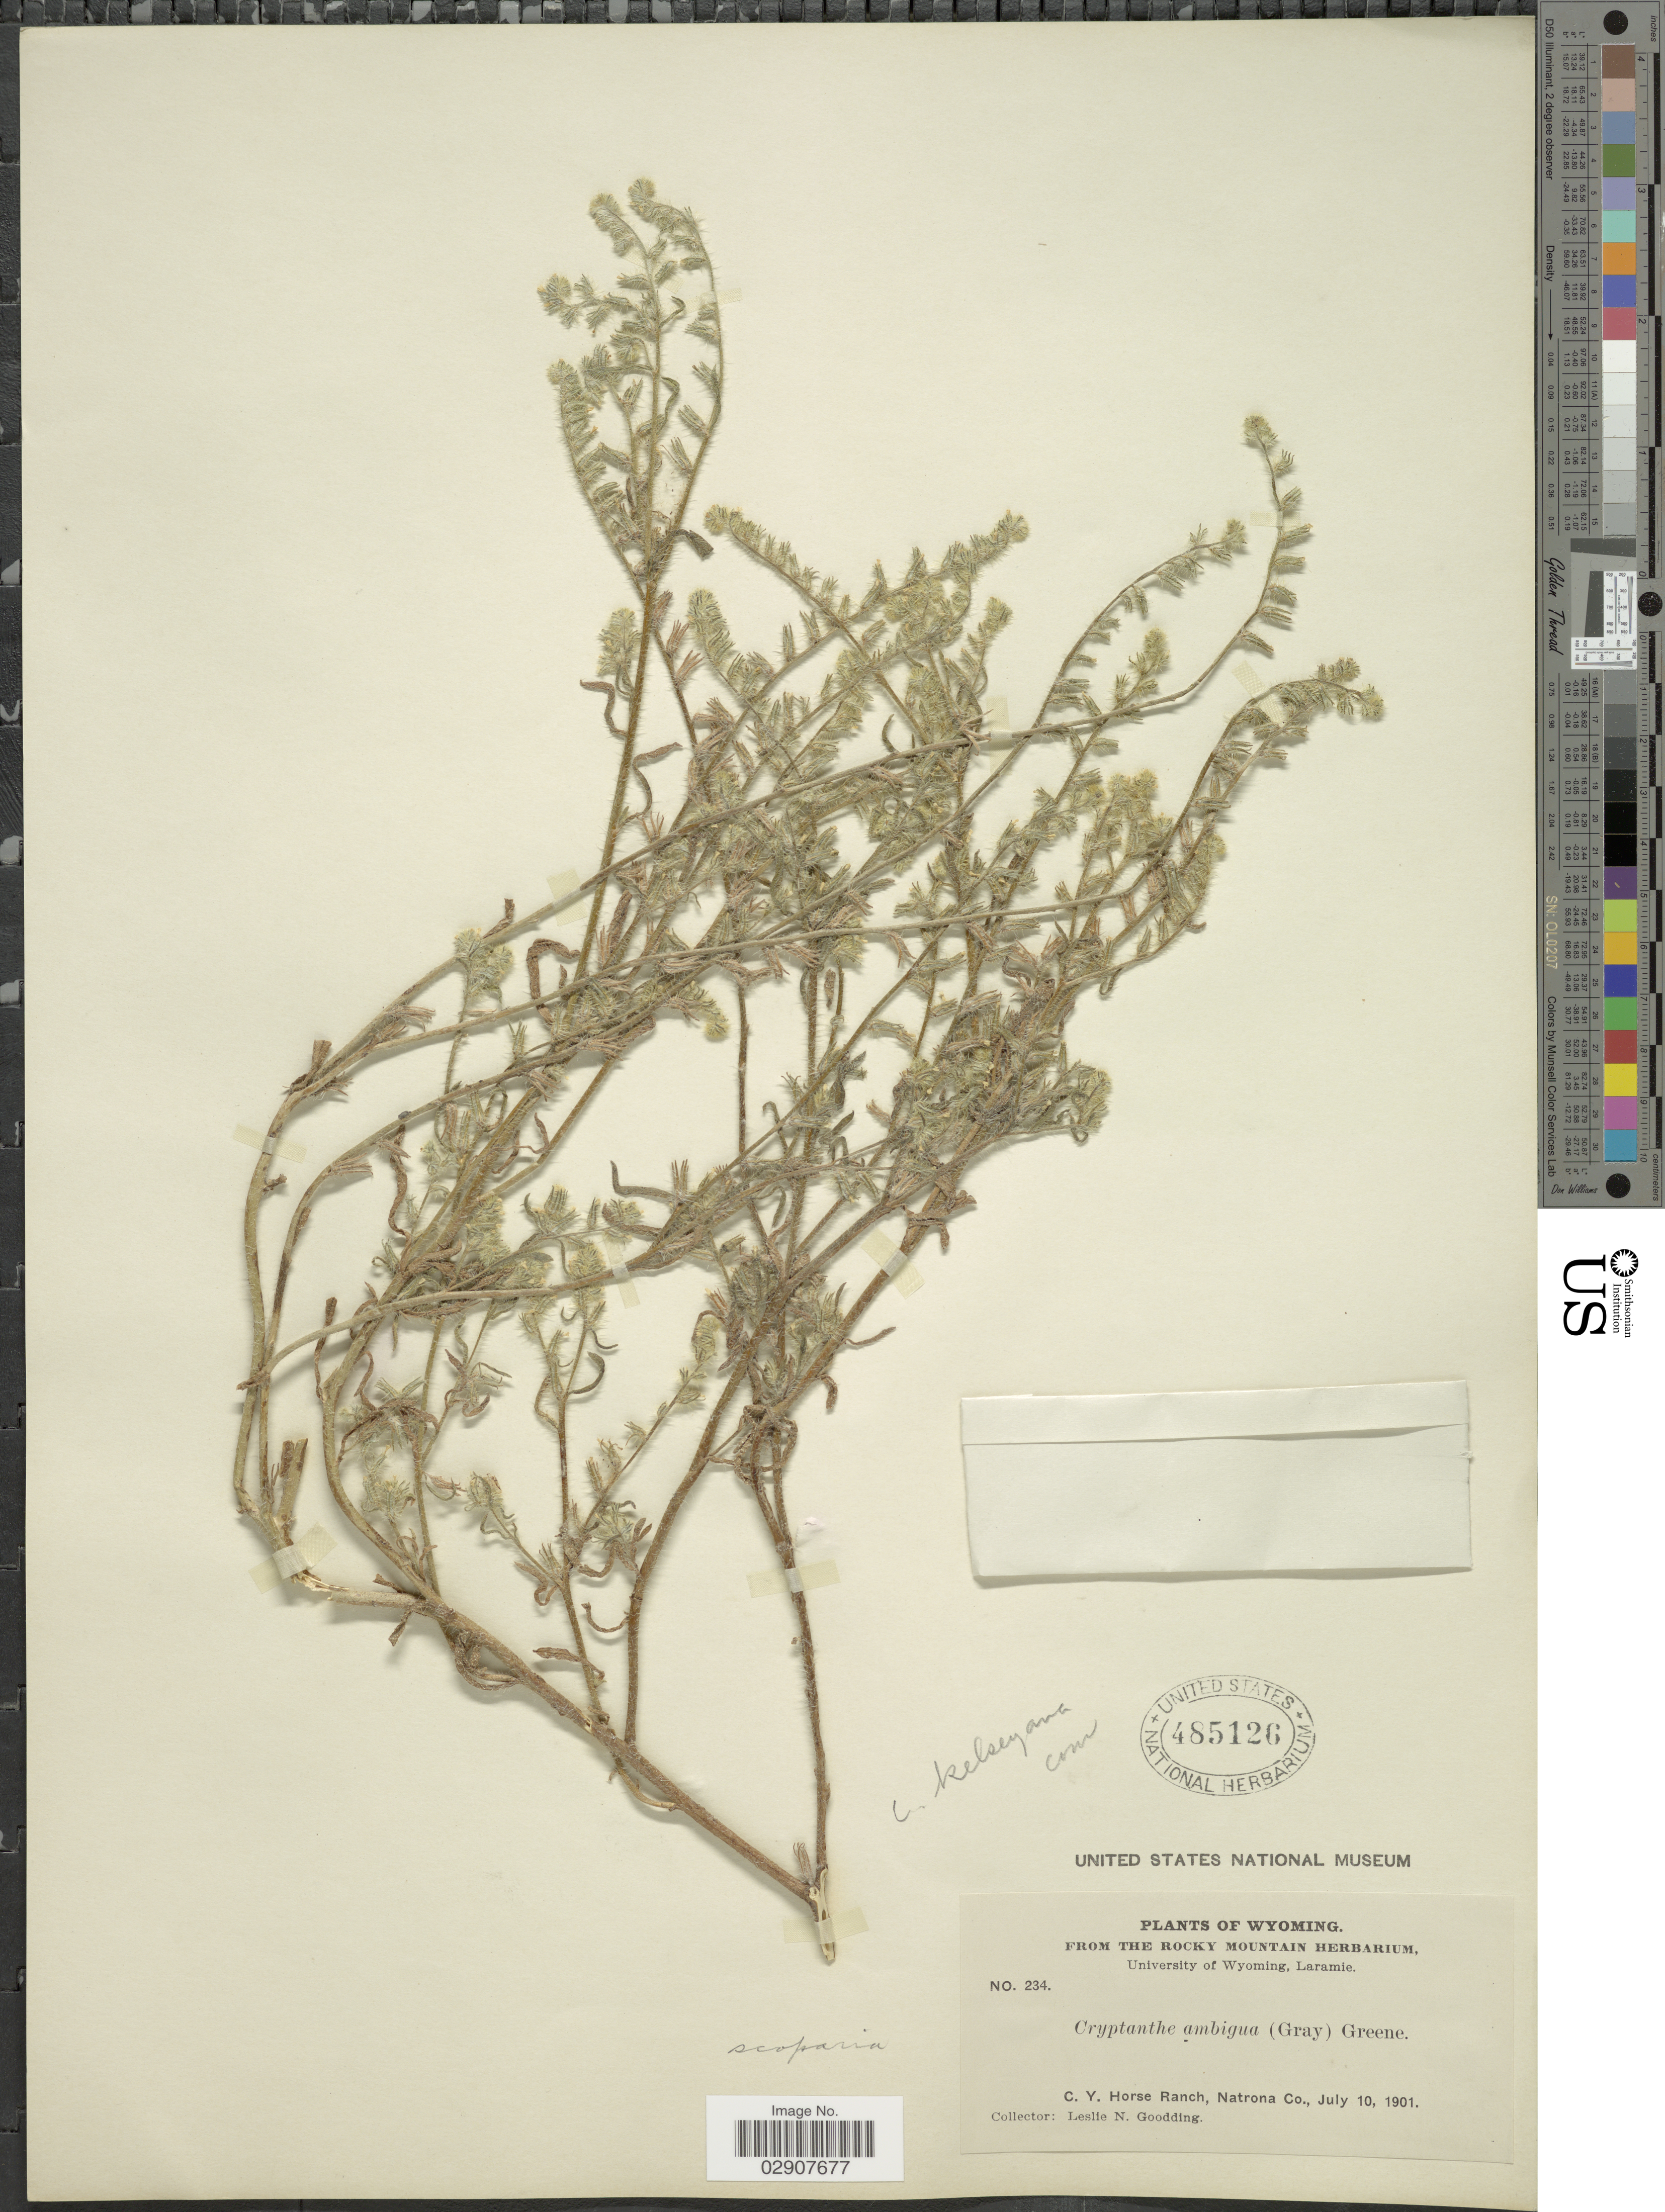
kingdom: Plantae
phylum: Tracheophyta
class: Magnoliopsida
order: Boraginales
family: Boraginaceae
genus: Cryptantha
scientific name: Cryptantha kelseyana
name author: S.W. Greene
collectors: L. N. Goodding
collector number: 234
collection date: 1901-07-10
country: United States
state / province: Wyoming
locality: C.Y. Hores Ranch, Natrona Co.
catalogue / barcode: US 485126